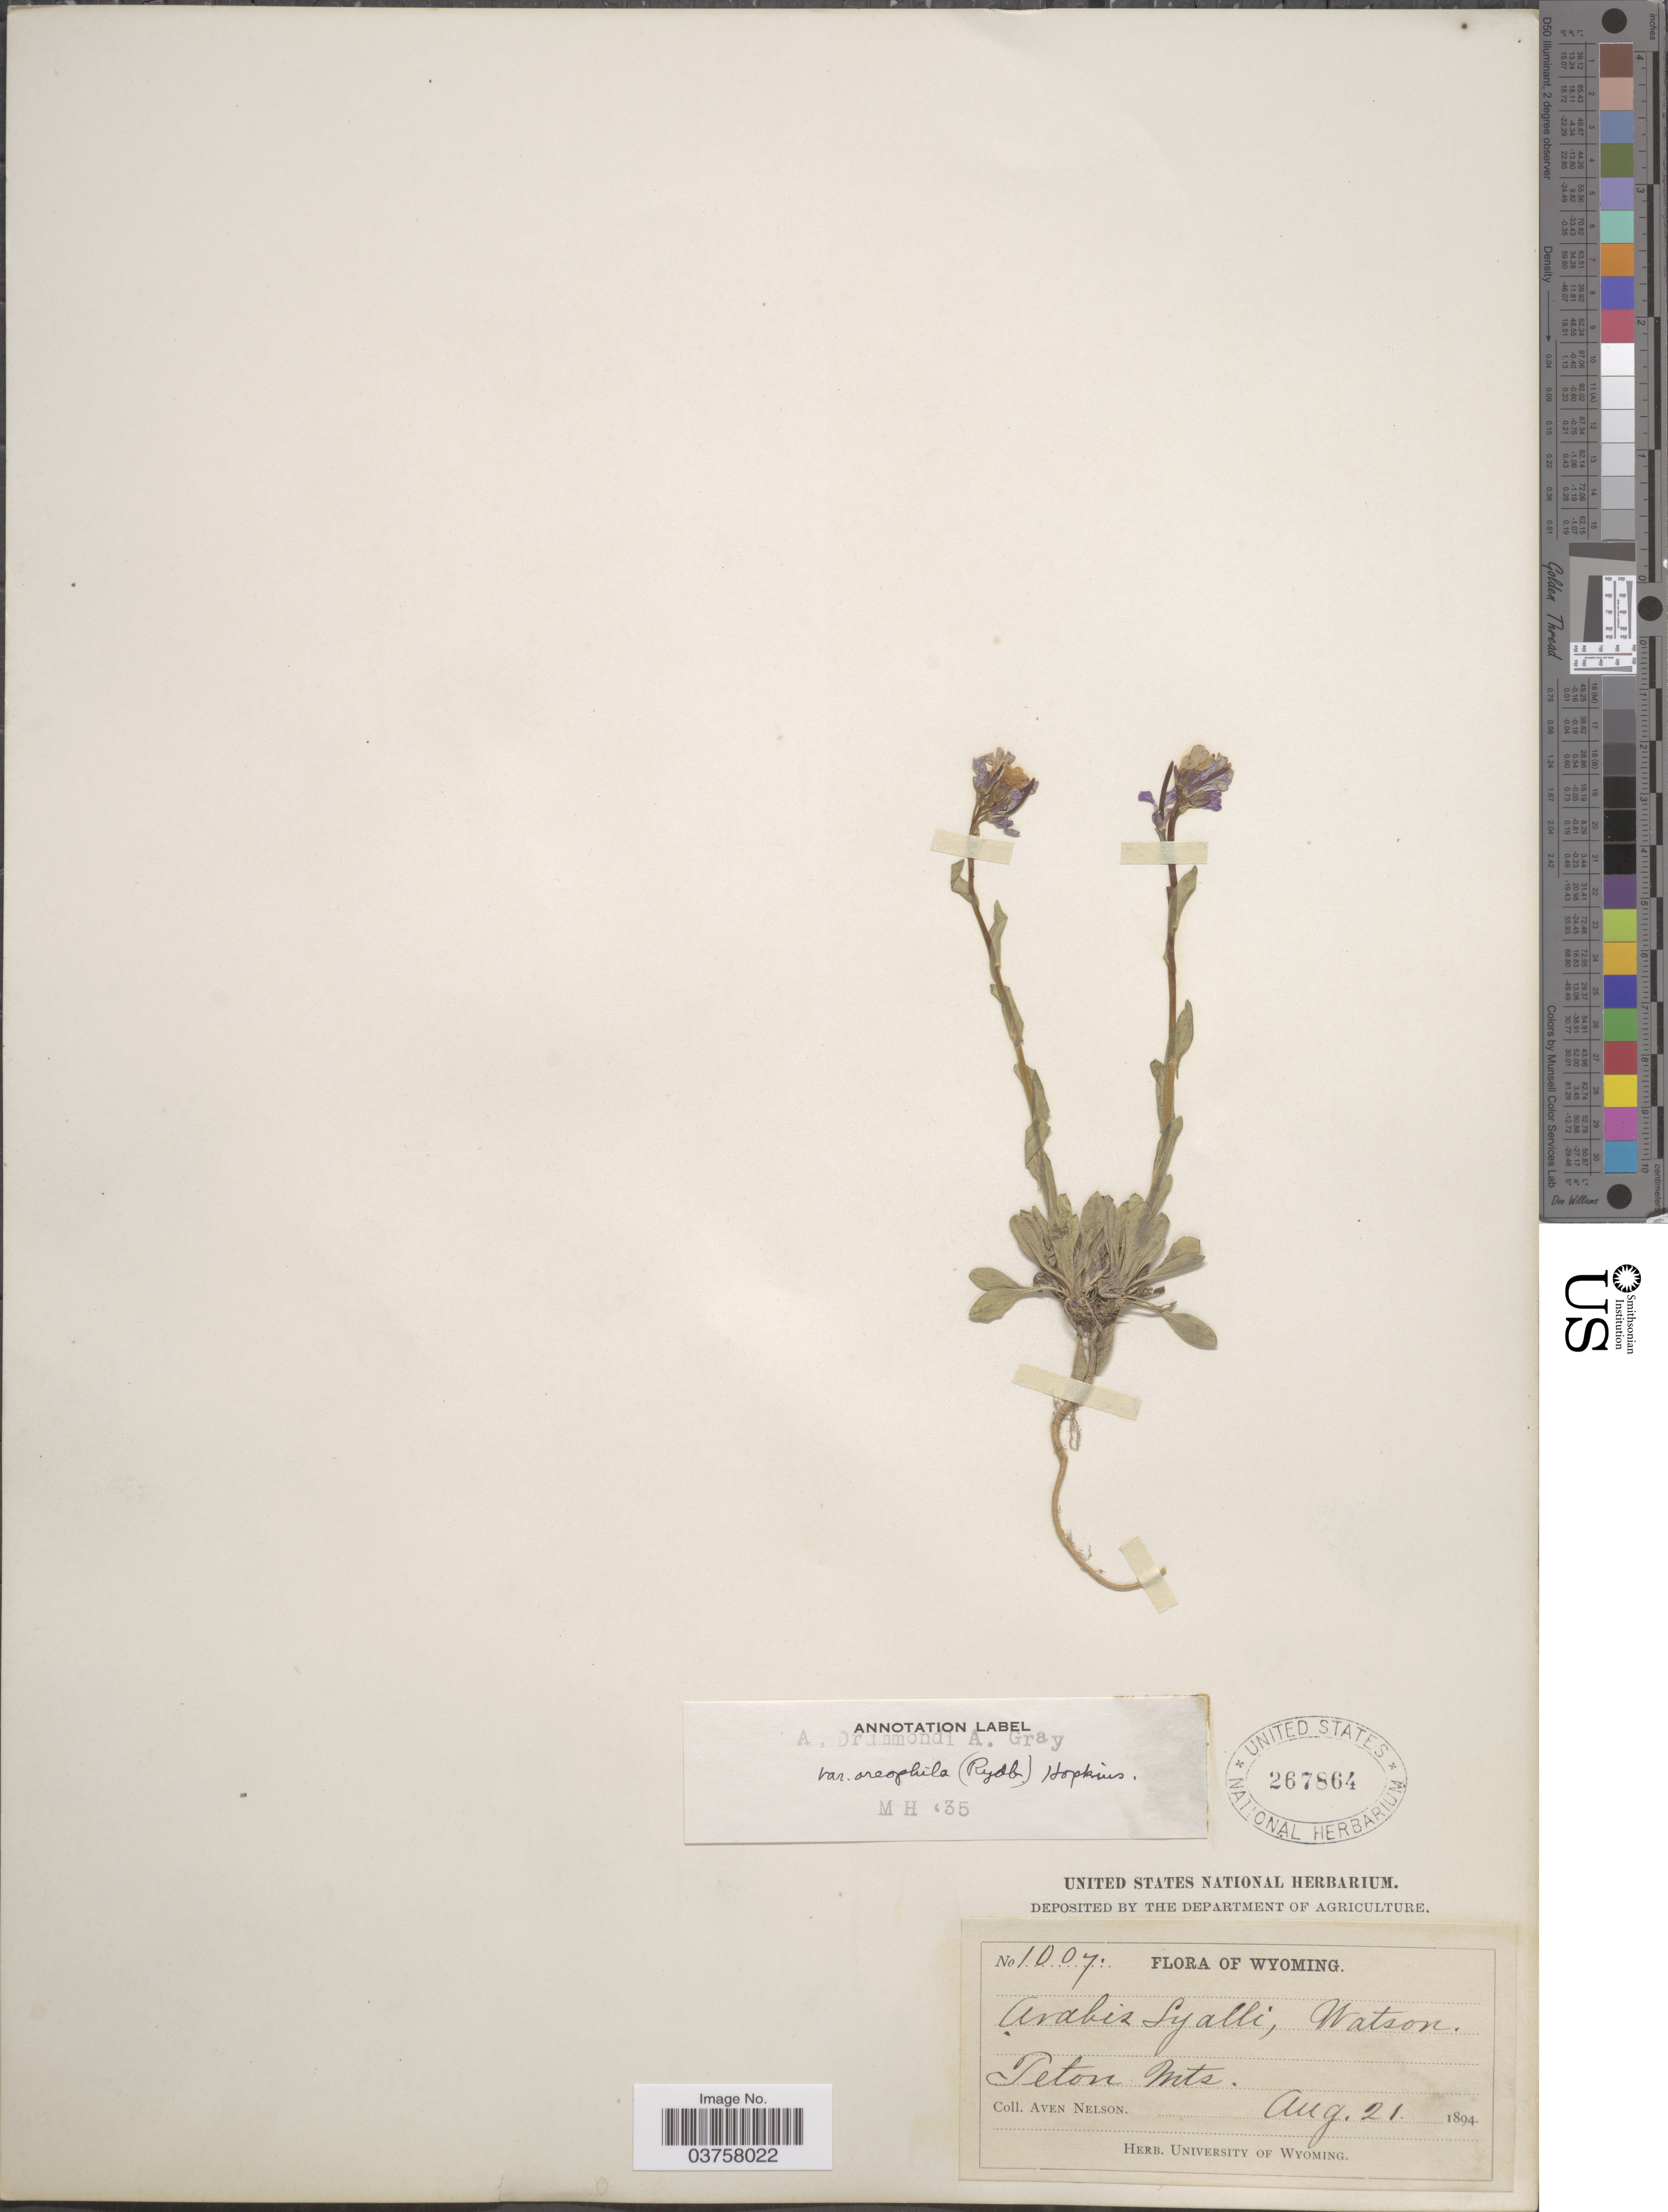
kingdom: Plantae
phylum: Tracheophyta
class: Magnoliopsida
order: Brassicales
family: Brassicaceae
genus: Arabis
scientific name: Arabis lyallii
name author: S. Watson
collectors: A. Nelson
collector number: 1007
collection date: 1894-08-21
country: United States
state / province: Wyoming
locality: Teton Mts.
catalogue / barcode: US 267864